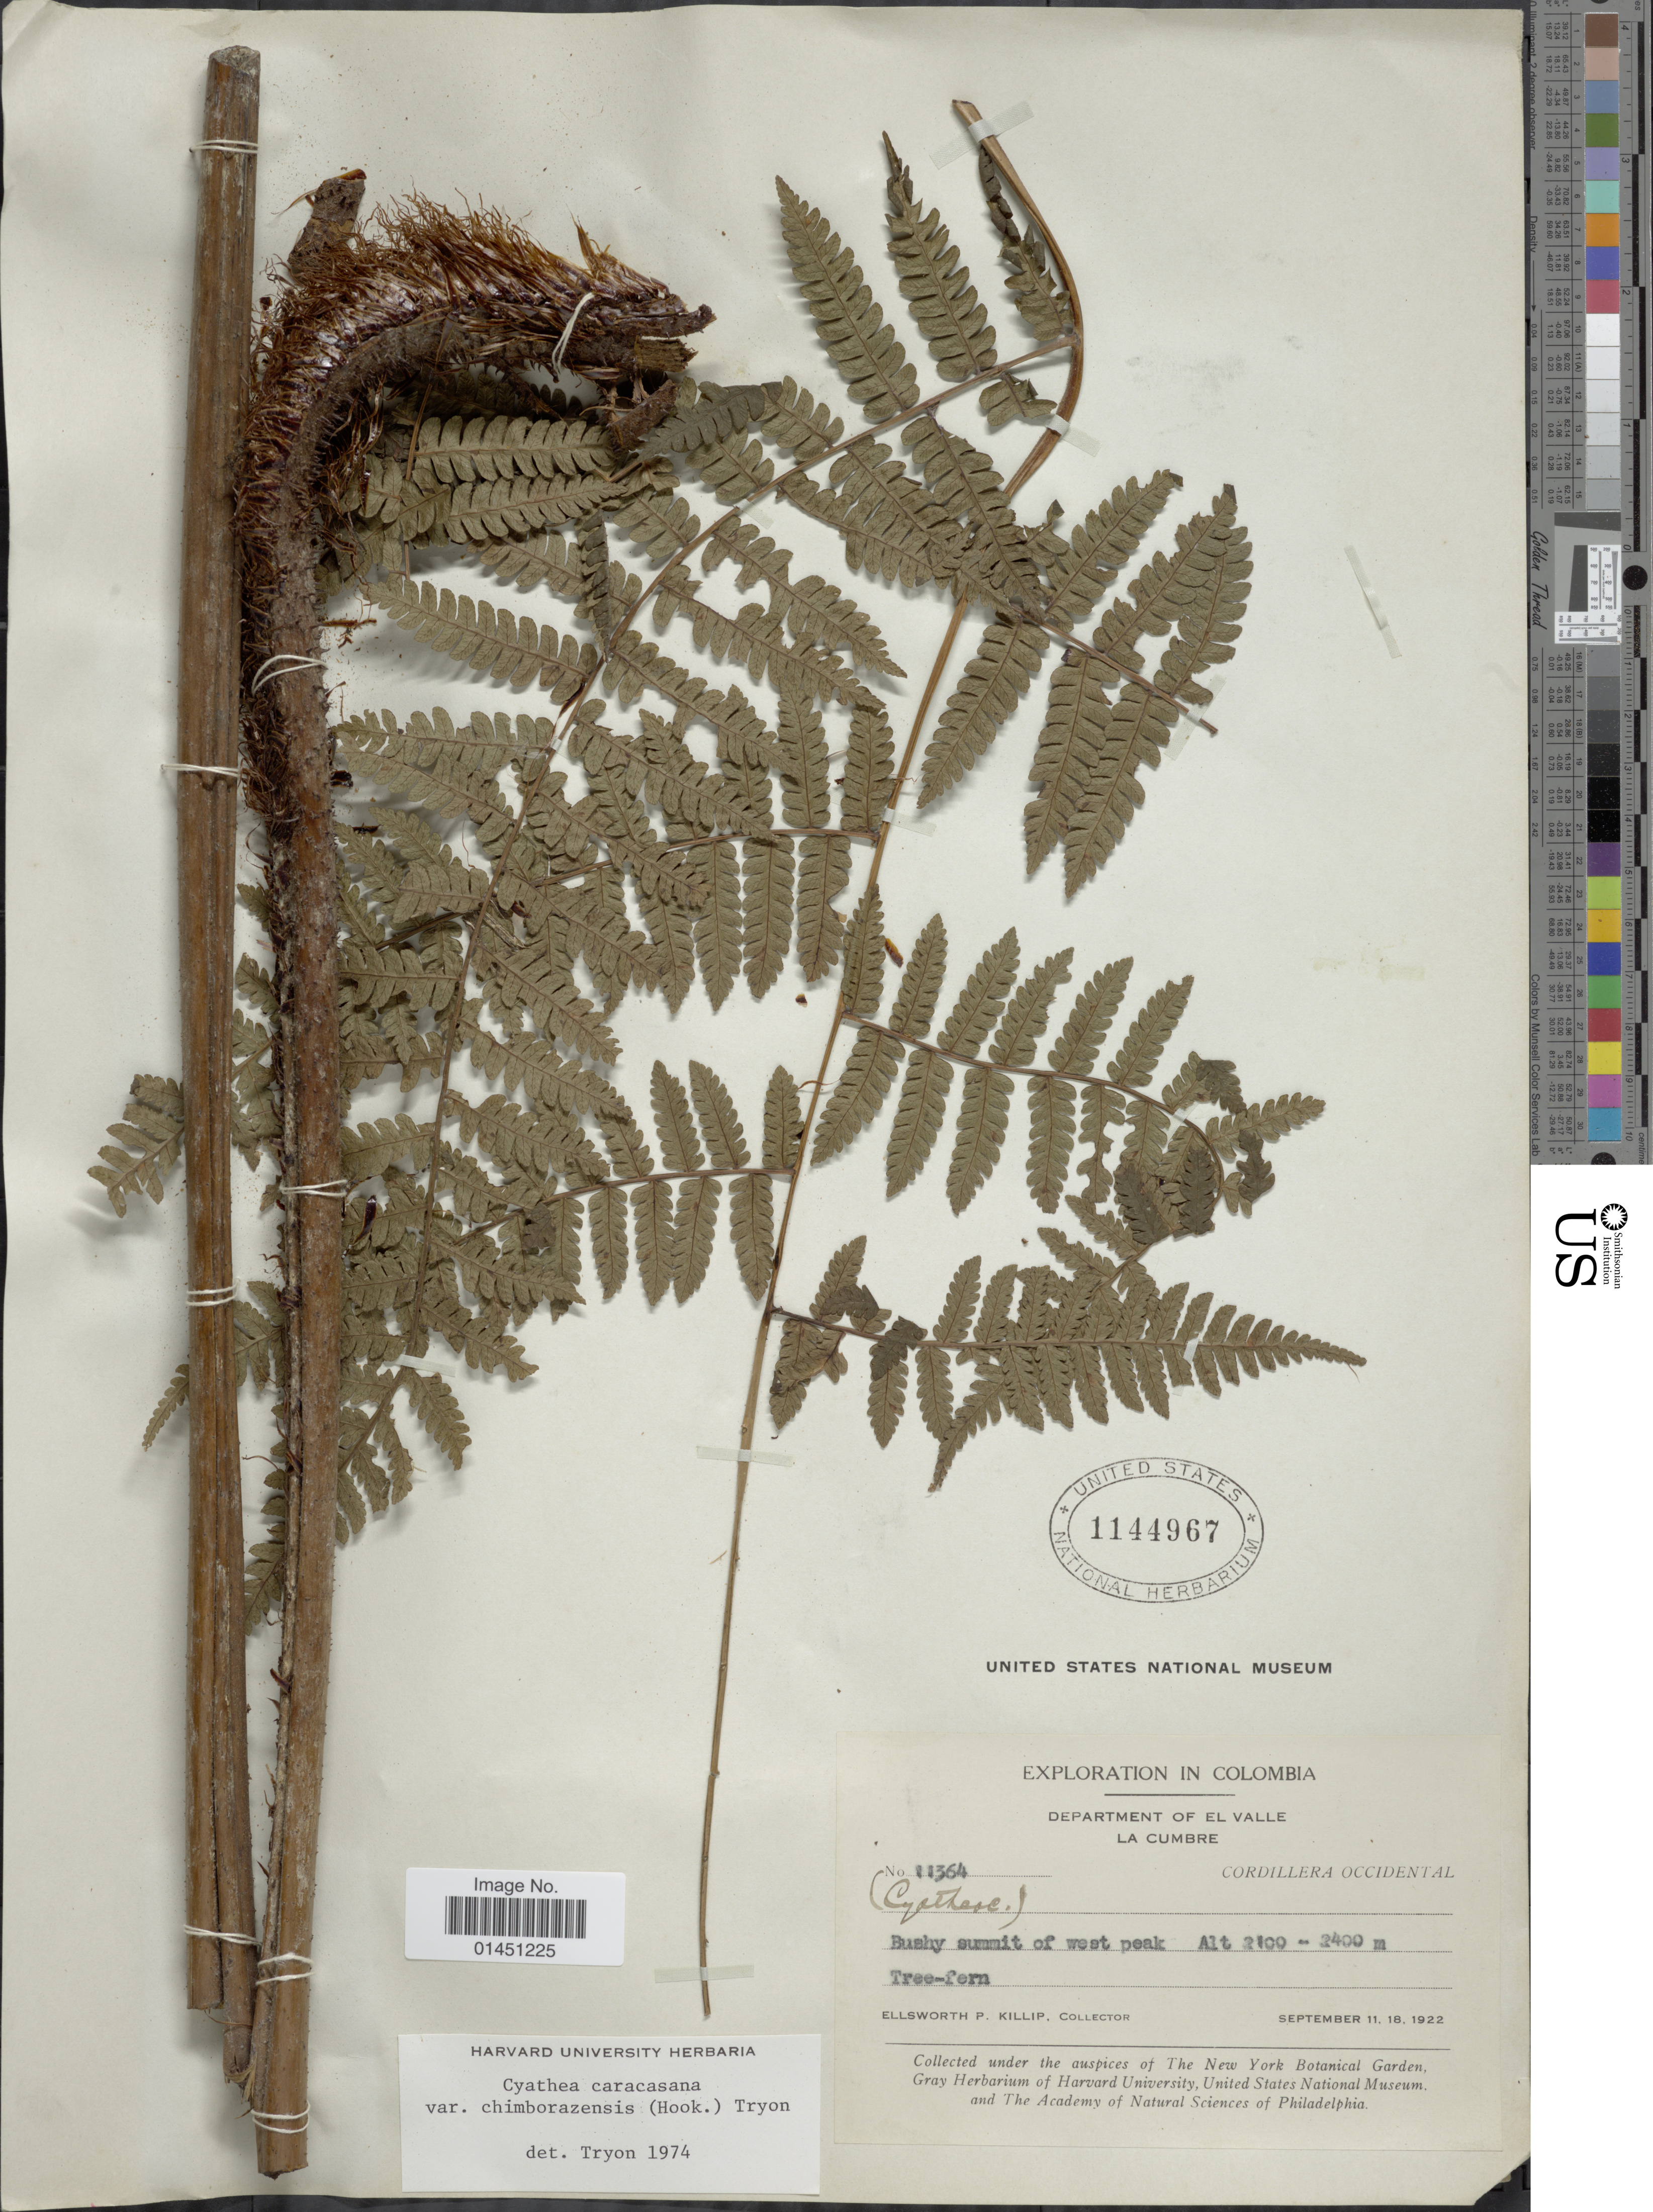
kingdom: Plantae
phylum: Tracheophyta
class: Polypodiopsida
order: Cyatheales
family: Cyatheaceae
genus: Cyathea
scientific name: Cyathea caracasana var. chimborazensis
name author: (Hook.) R.M. Tryon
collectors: E. P. Killip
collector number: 11364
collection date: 1922-09-11/1922-09-18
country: Colombia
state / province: Valle del Cauca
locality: Department of Valle, La Cumbre, Cordillera Occidental,Bushy summit of east peak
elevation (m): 2100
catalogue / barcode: US 1144967